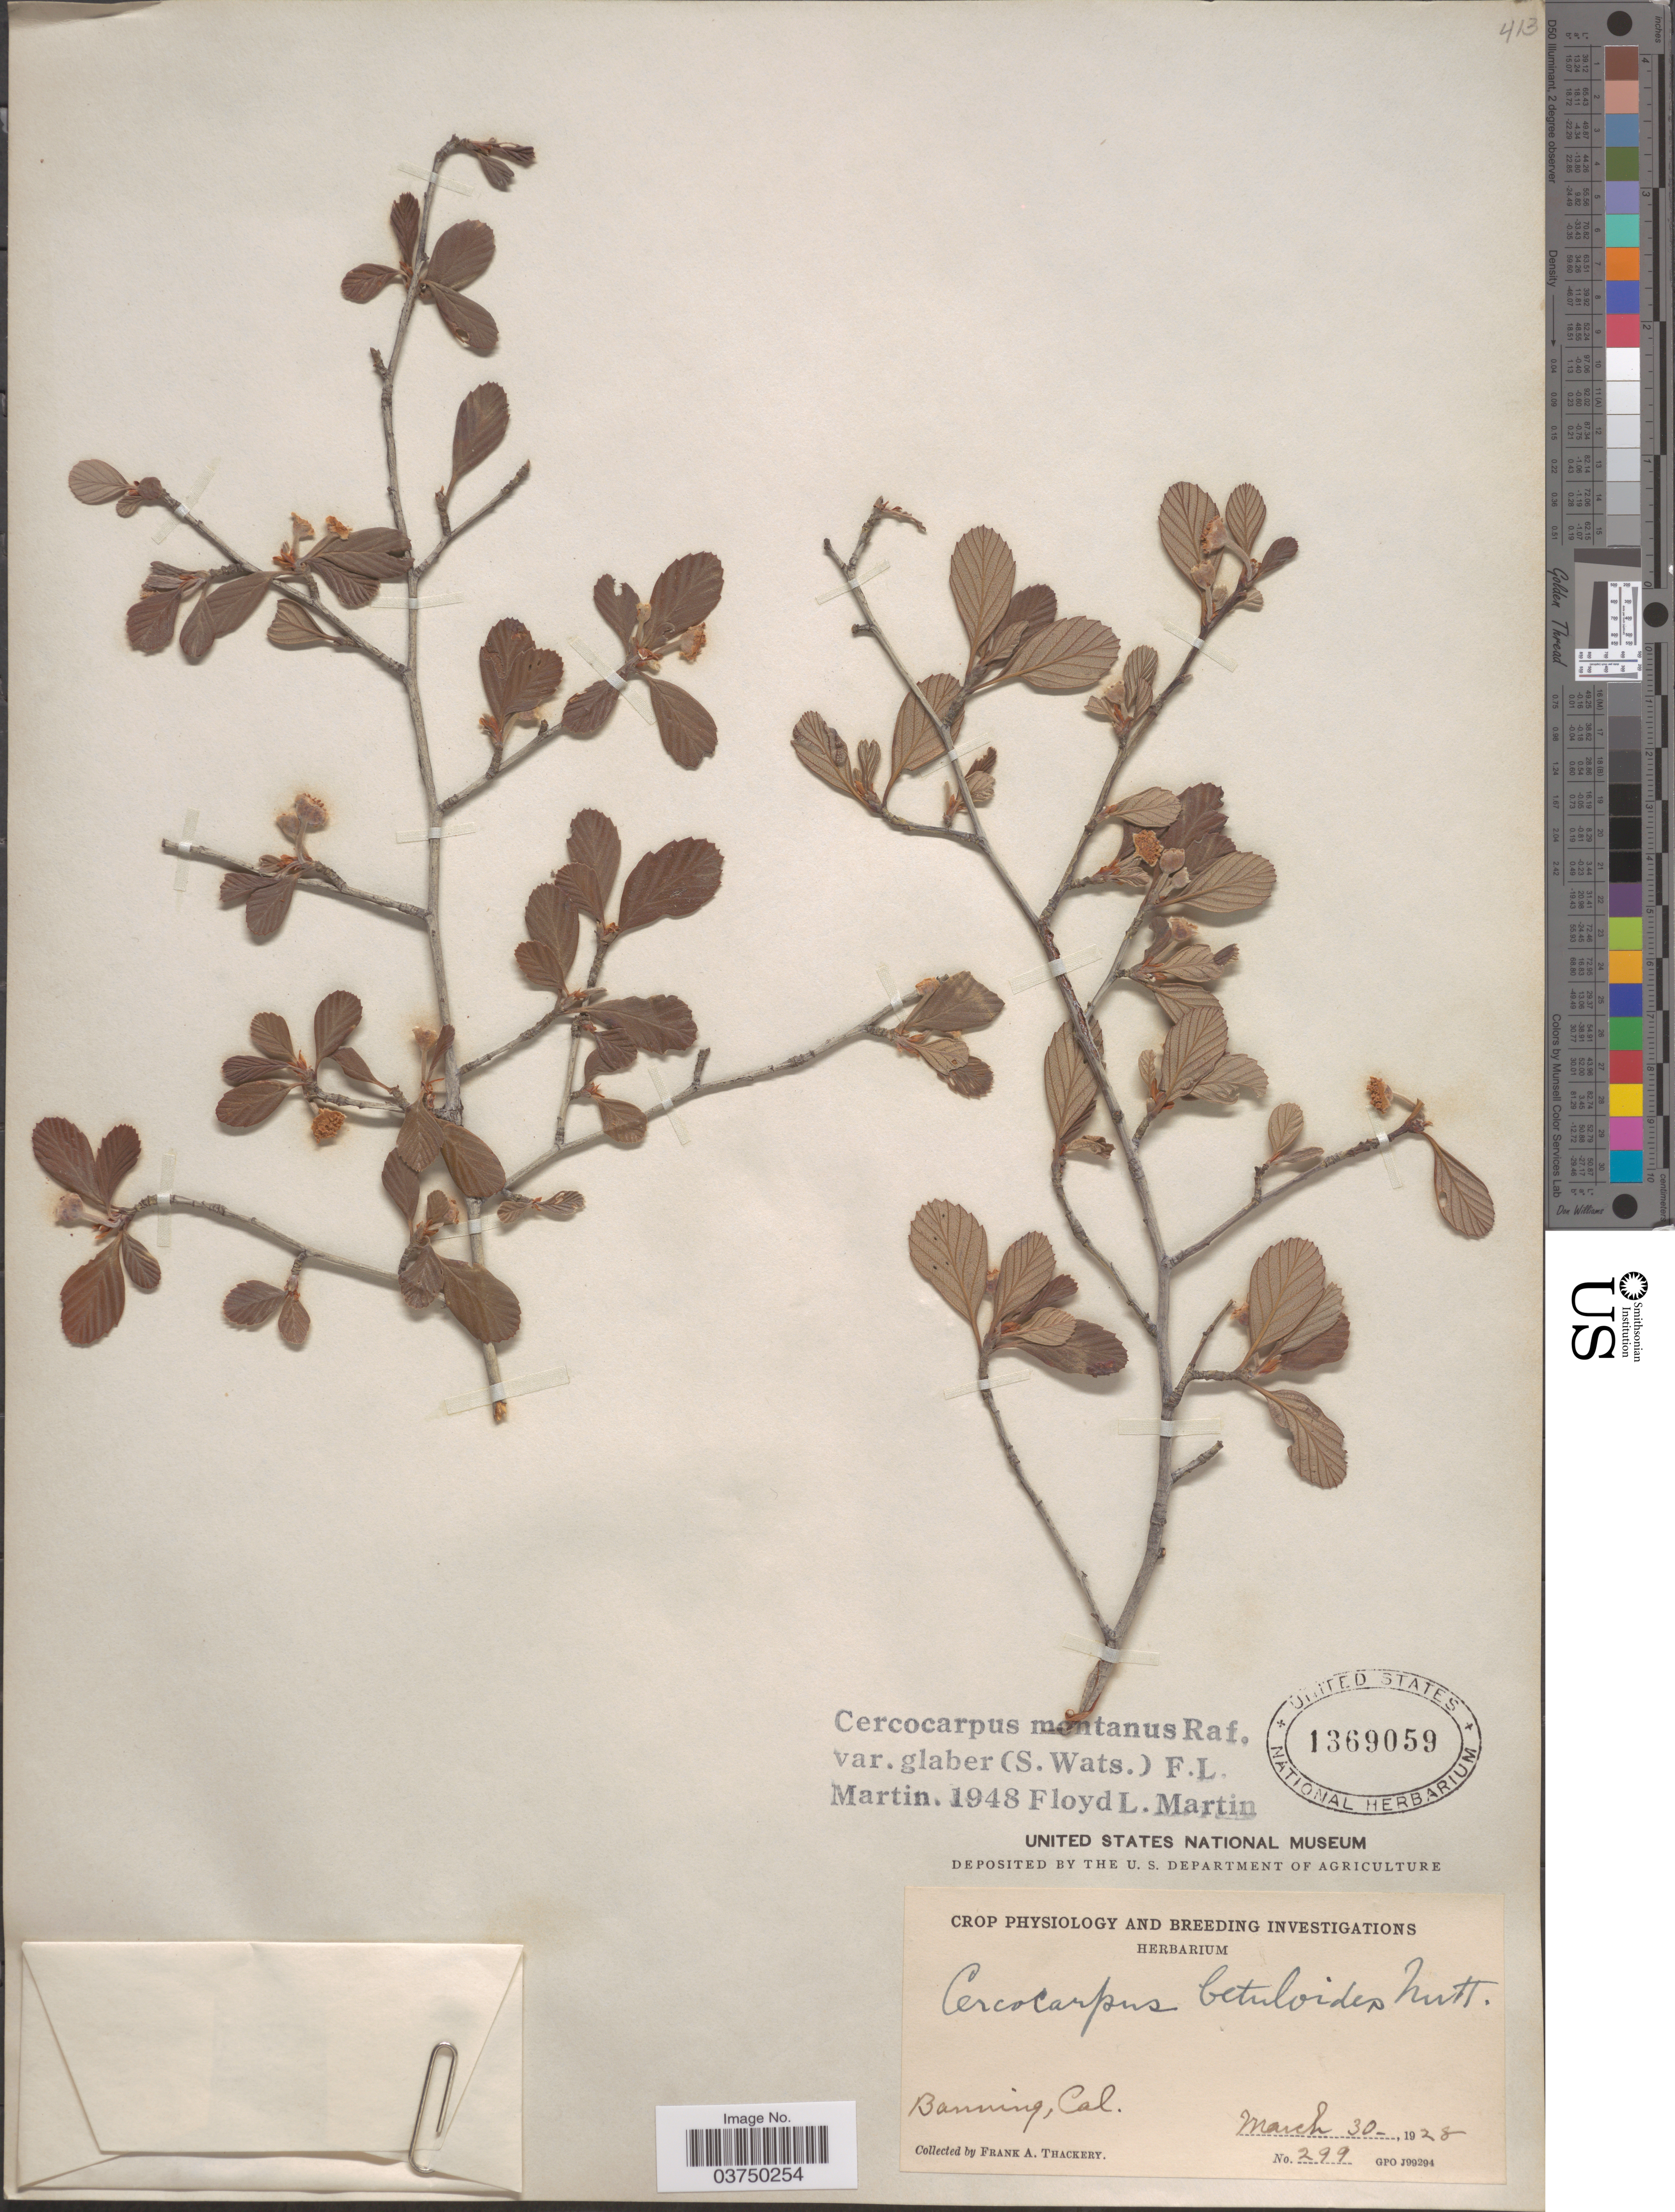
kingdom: Plantae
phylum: Tracheophyta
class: Magnoliopsida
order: Rosales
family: Rosaceae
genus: Cercocarpus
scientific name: Cercocarpus montanus var. glaber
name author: (S. Watson) F.L. Martin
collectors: F. Thackery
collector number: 299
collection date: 1928-03-30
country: United States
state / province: California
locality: Banning.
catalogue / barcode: US 1369059